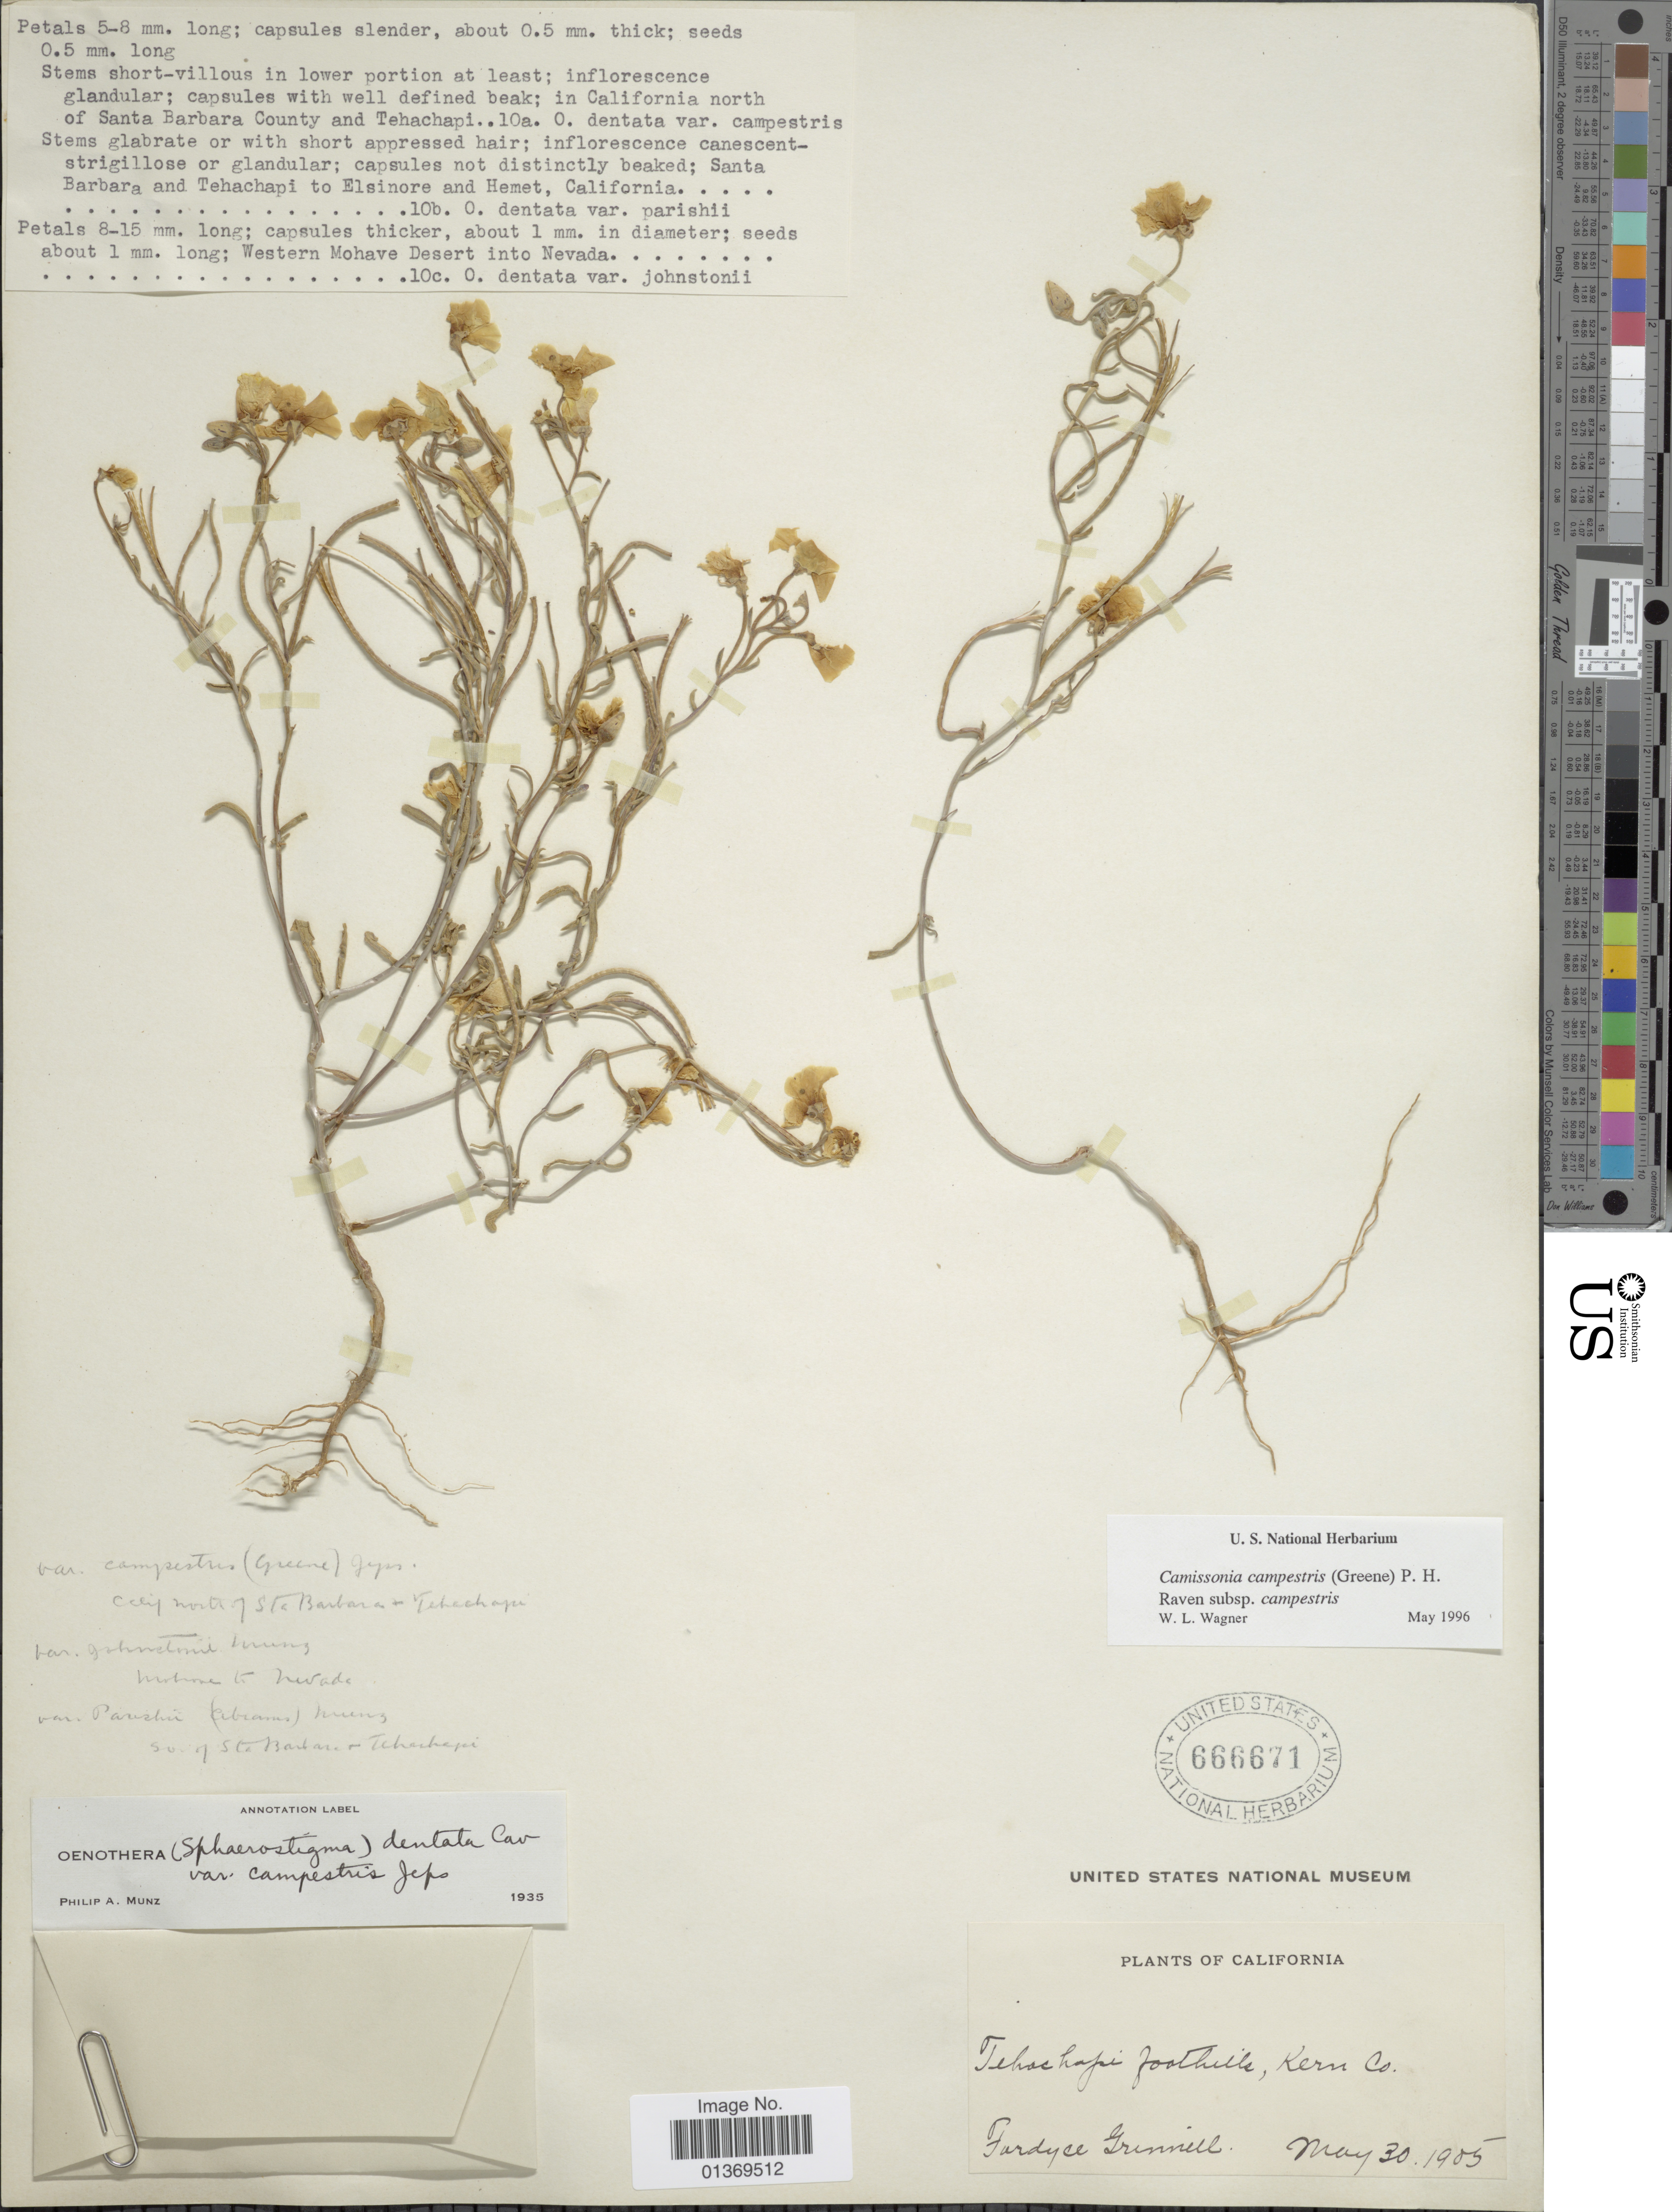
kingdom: Plantae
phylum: Tracheophyta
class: Magnoliopsida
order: Myrtales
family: Onagraceae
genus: Camissonia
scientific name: Camissonia campestris subsp. campestris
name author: (Greene) P.H. Raven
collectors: F. Grinnell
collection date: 1905-05-30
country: United States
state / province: California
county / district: Kern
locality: Tehachapi foothills, Kern Co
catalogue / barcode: US 666671